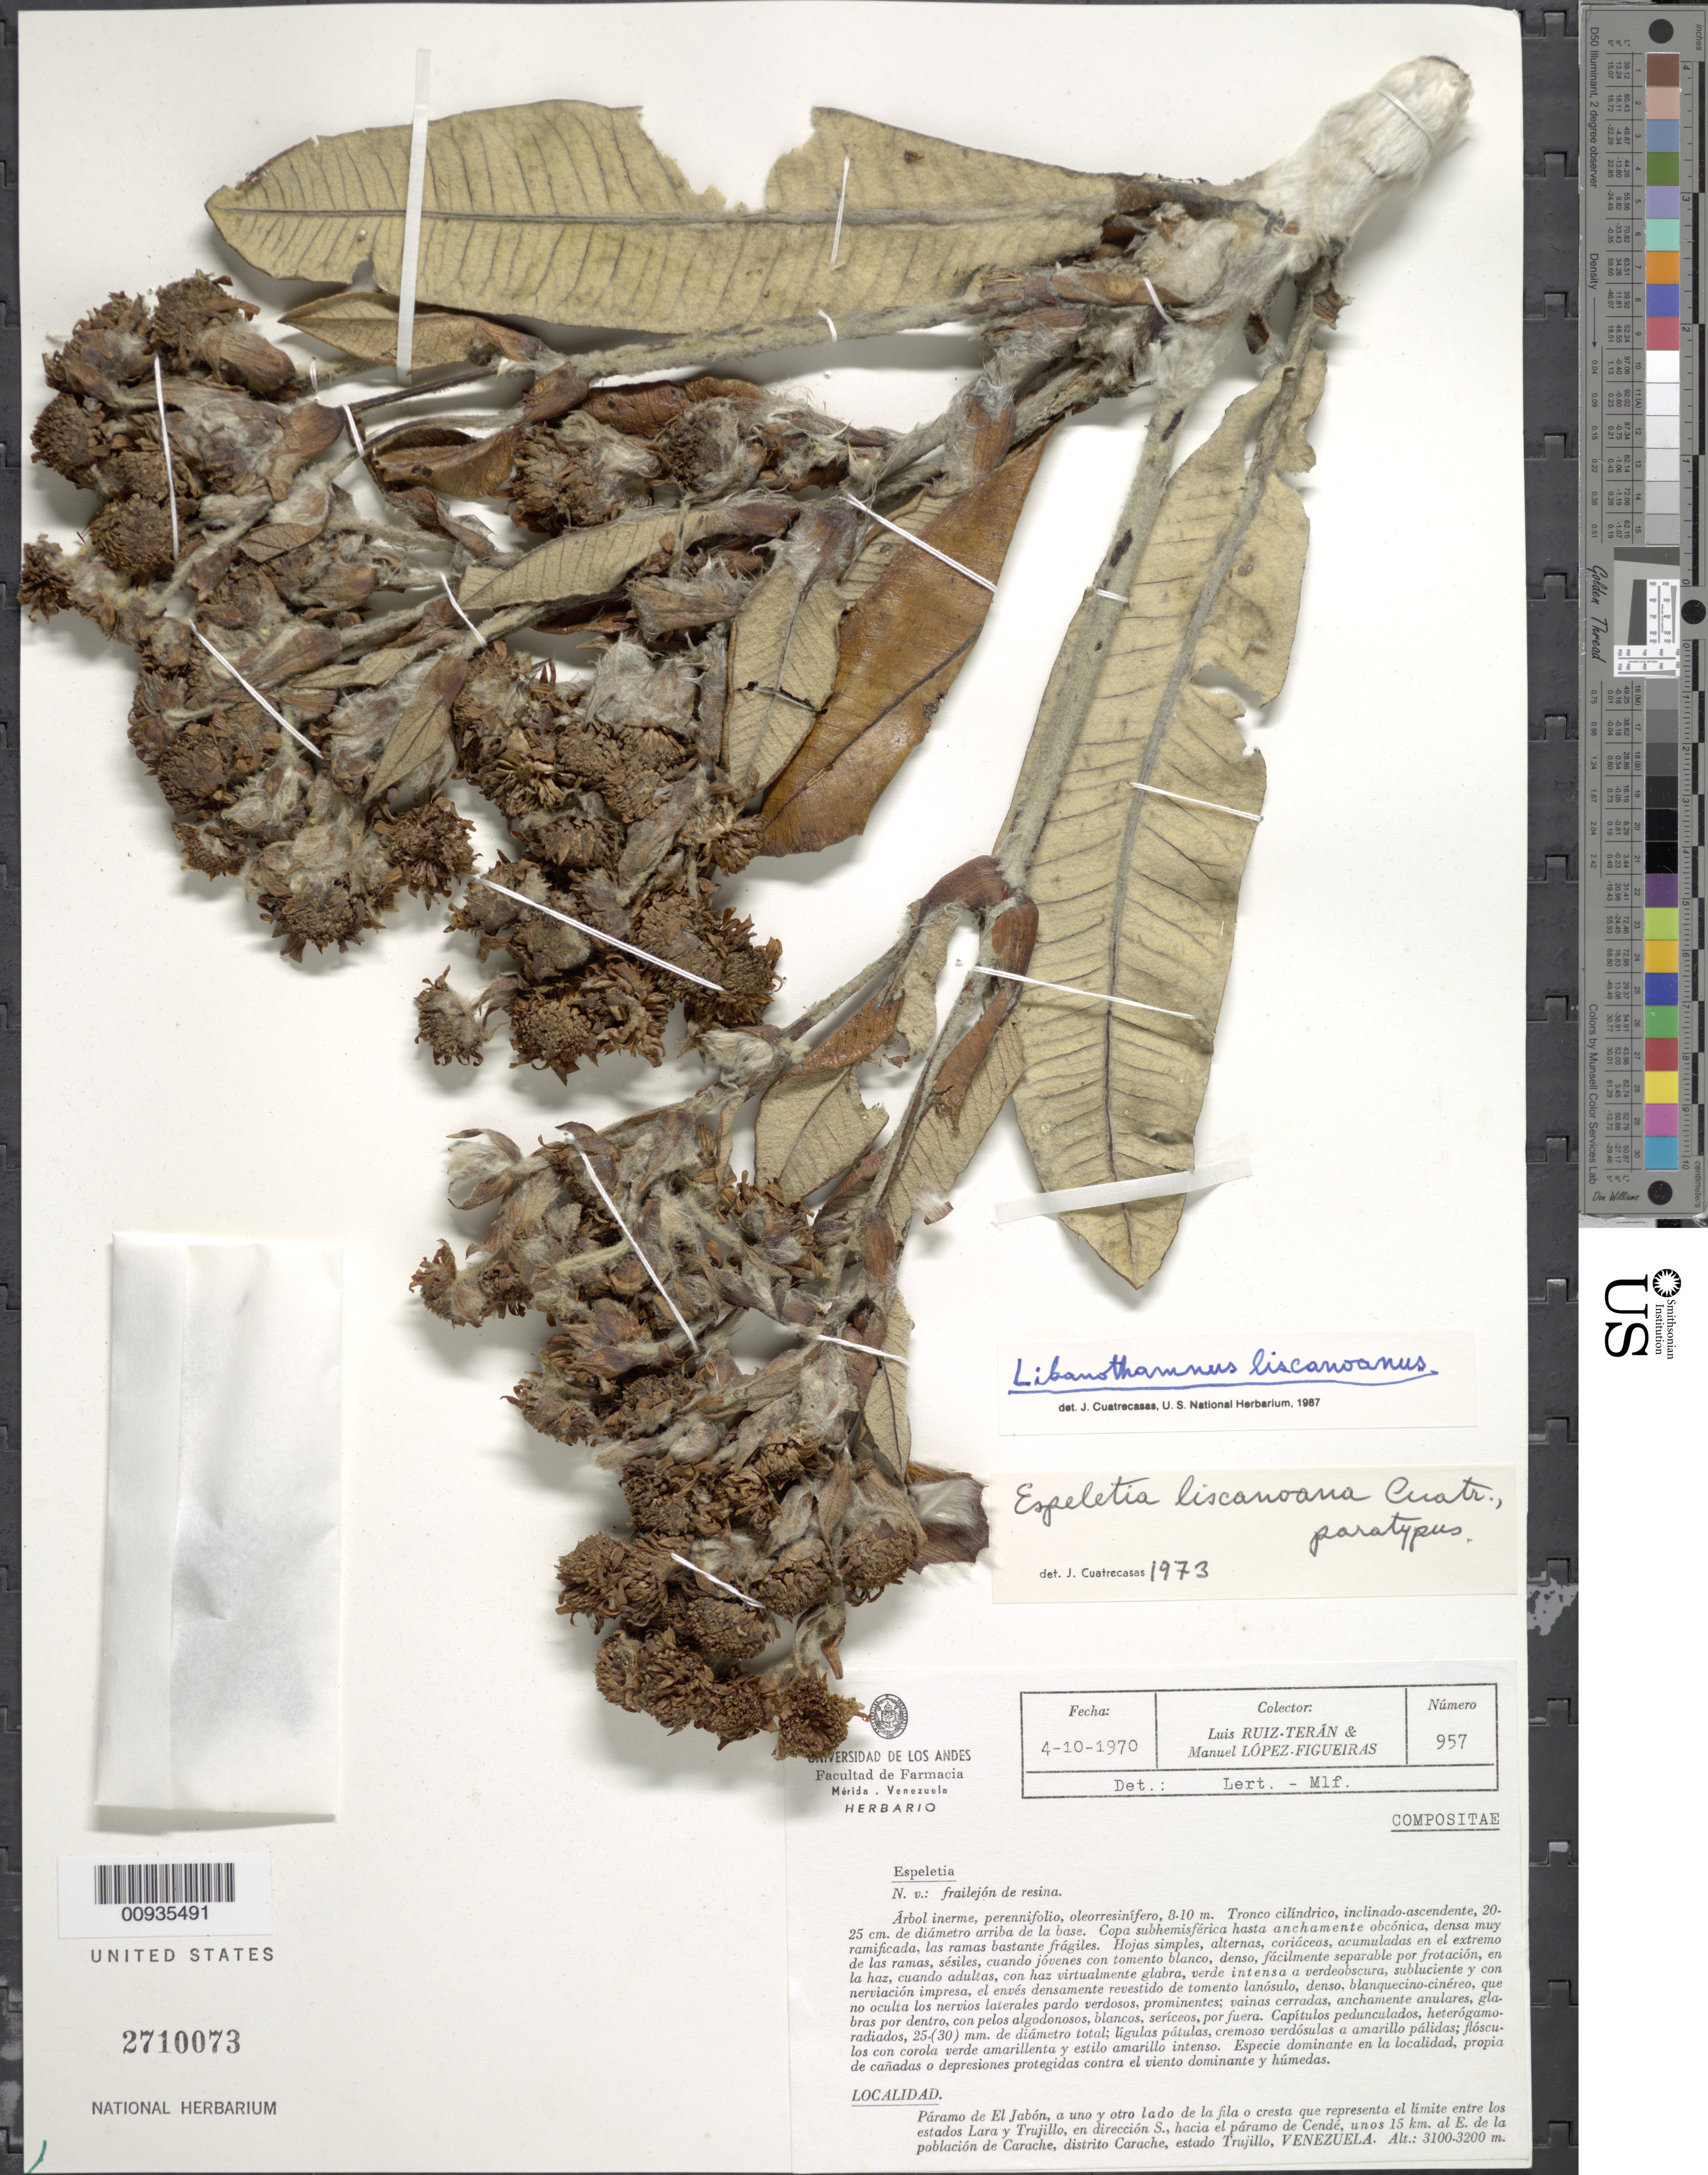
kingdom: Plantae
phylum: Tracheophyta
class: Magnoliopsida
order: Asterales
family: Asteraceae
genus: Libanothamnus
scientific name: Libanothamnus liscanoanus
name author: (Cuatrec.) Cuatrec.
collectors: L. Teran & M. López Figueiras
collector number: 957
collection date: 1970-10-04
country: Venezuela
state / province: Trujillo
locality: Paramo de El Jabon, entre los estados Lara y Trujillo, en direccion S., hacia el paramo de Cende, unos 15 km al E de la poblacion de Carache, distrito Carache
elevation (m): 3100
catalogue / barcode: US 2710073